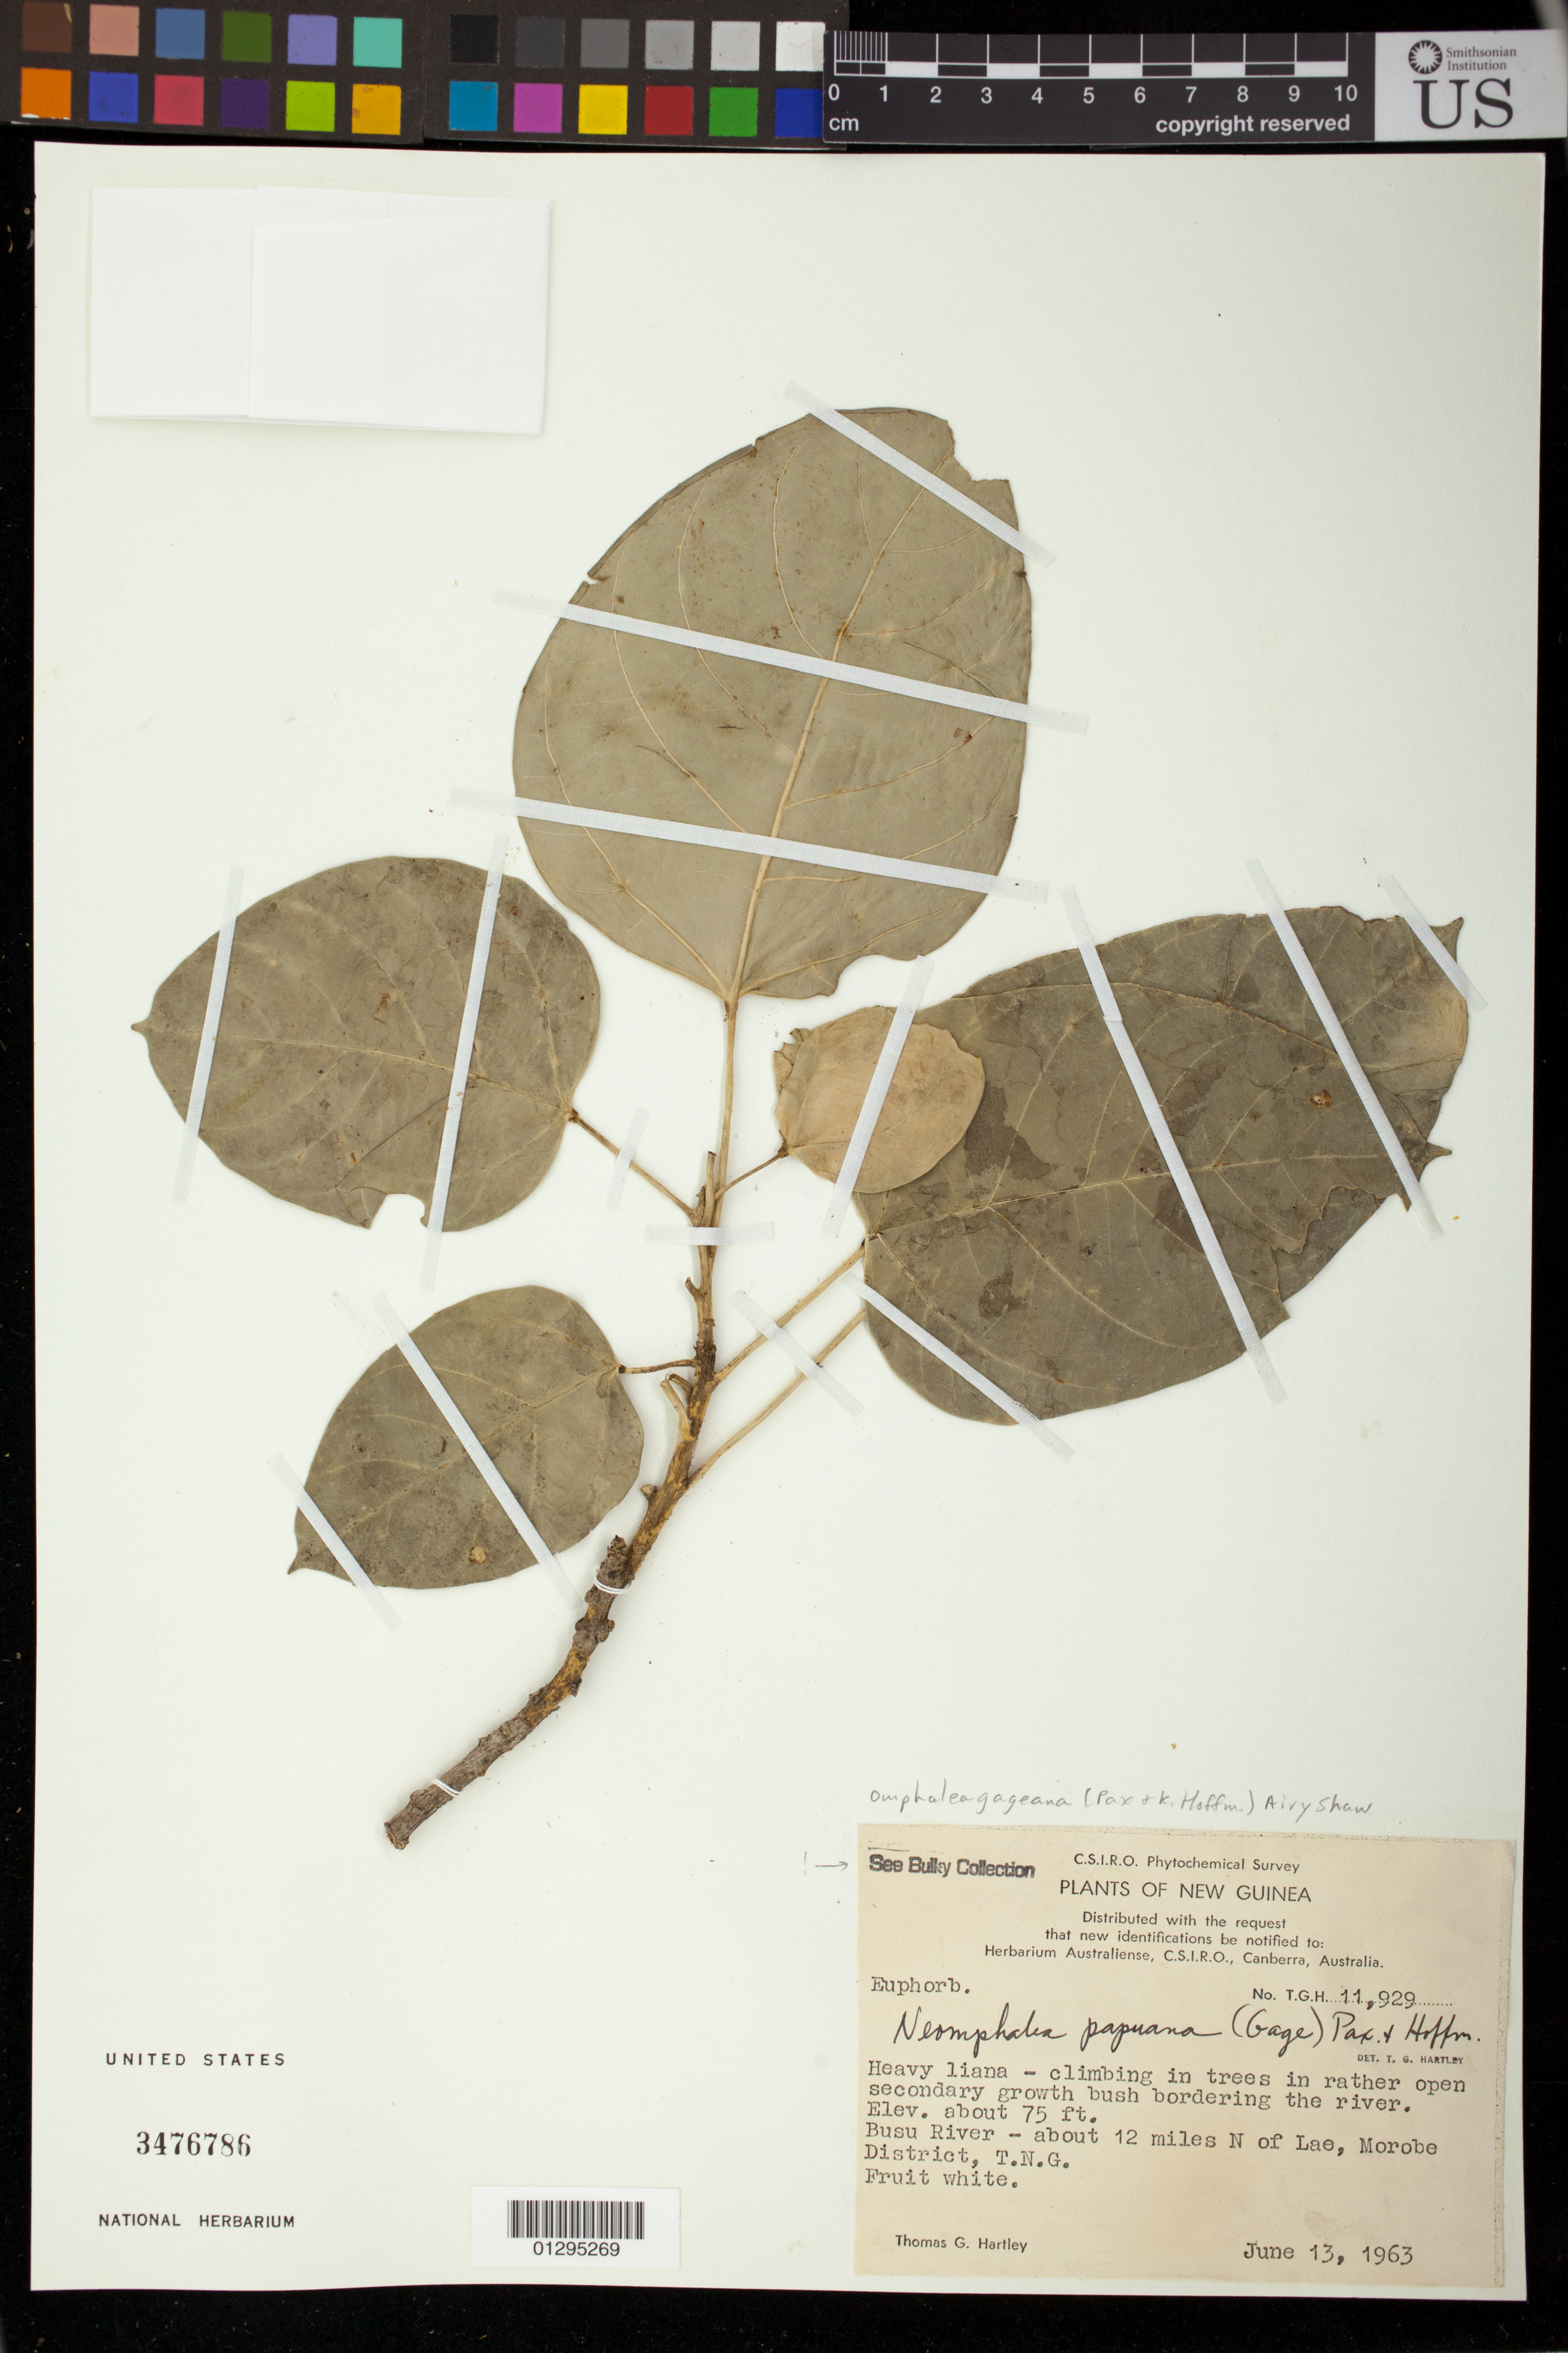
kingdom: Plantae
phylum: Tracheophyta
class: Magnoliopsida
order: Malpighiales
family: Euphorbiaceae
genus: Omphalea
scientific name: Omphalea papuana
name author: Pax & K. Hoffm.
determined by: Gillespie, L. J.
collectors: T. G. Hartley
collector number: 11929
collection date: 1963-06-13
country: Papua New Guinea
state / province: Morobe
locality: Busu River - about 12 miles North of Lae, T.N.G.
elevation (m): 23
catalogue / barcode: US 3476786